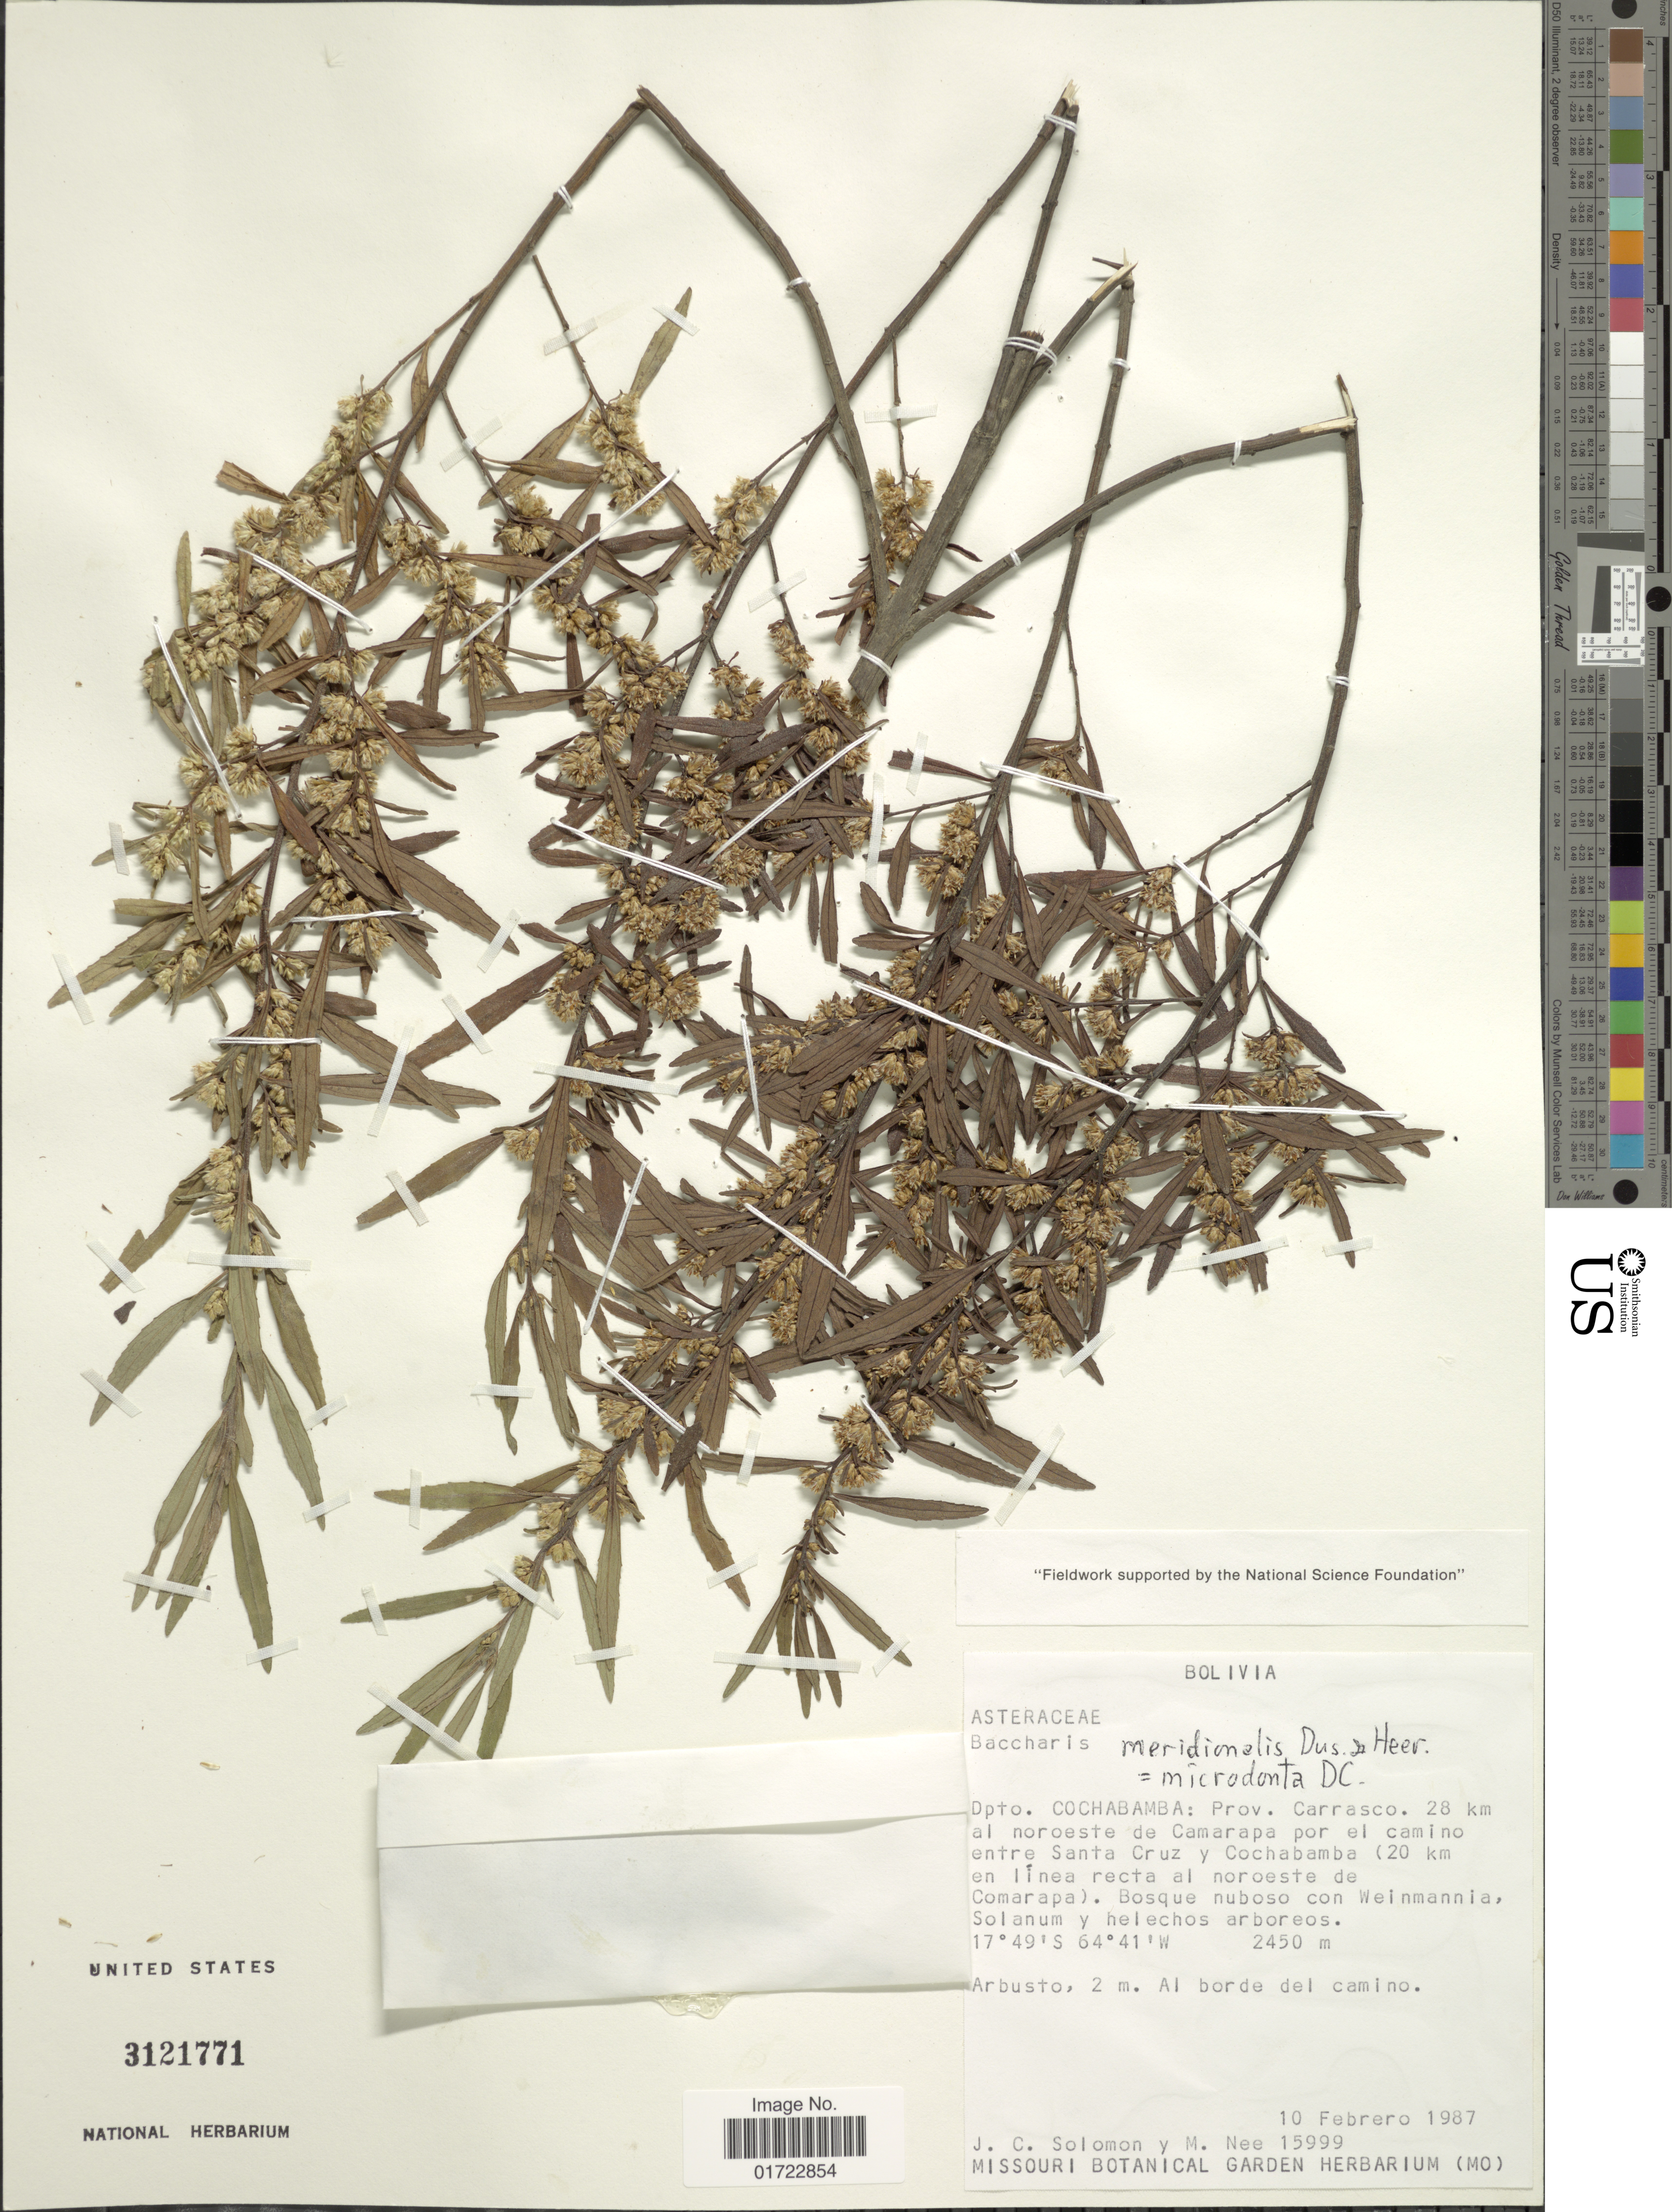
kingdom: Plantae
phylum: Tracheophyta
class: Magnoliopsida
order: Asterales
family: Asteraceae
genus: Baccharis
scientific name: Baccharis microdonta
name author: DC.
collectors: J. C. Solomon & M. Nee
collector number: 15999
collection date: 1987-02-10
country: Bolivia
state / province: Cochabamba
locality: Prov. Carrasco. 28 km al noroeste de Camarapa por el camino entre Santa Cruz y Cochabamba (20 km en linea recta al noroeste de Comarapa)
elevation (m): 2450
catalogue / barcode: US 3121771